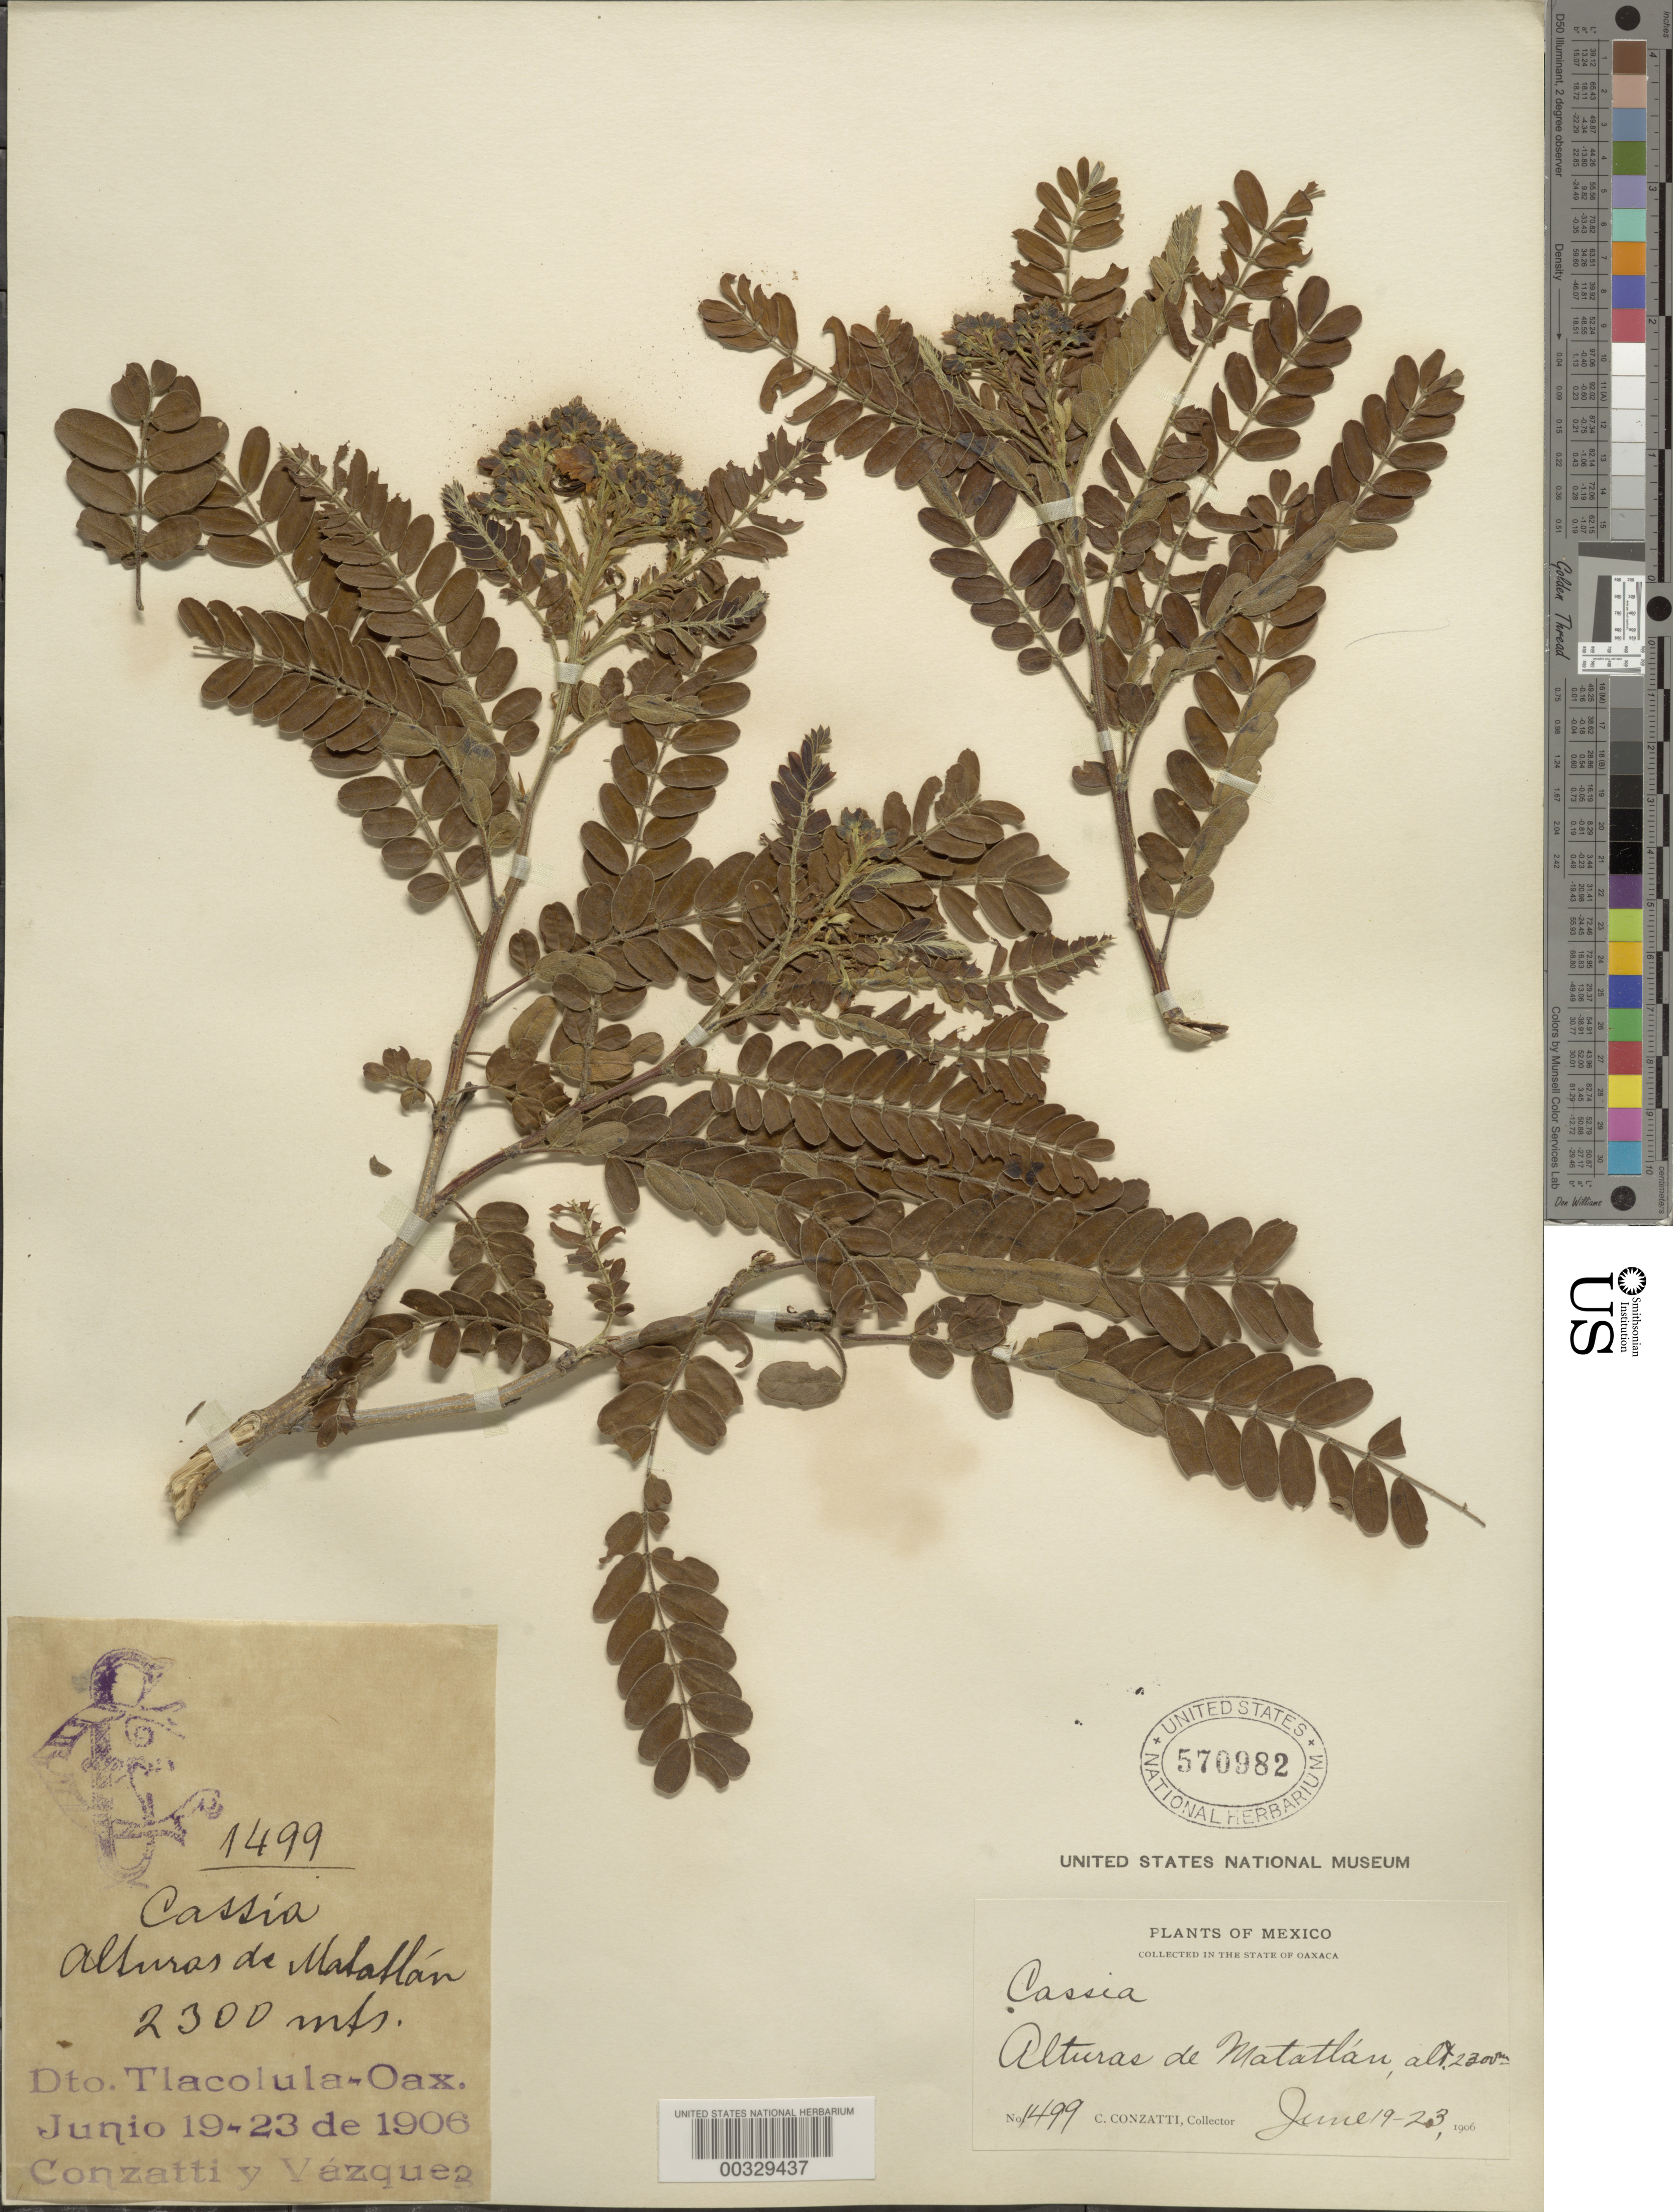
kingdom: Plantae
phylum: Tracheophyta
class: Magnoliopsida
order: Fabales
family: Fabaceae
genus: Senna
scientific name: Senna polyantha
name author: (Coll) H.S. Irwin & Barneby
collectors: C. Conzatti & -. Vazquez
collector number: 1499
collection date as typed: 19 Jun 1906 to 23 Jun 1906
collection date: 1906-06-19/1906-06-23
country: Mexico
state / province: Oaxaca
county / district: Tlacolula De Matamoros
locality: Flacolula mun. (?), alturas de matatlan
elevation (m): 2300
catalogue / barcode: US 570982